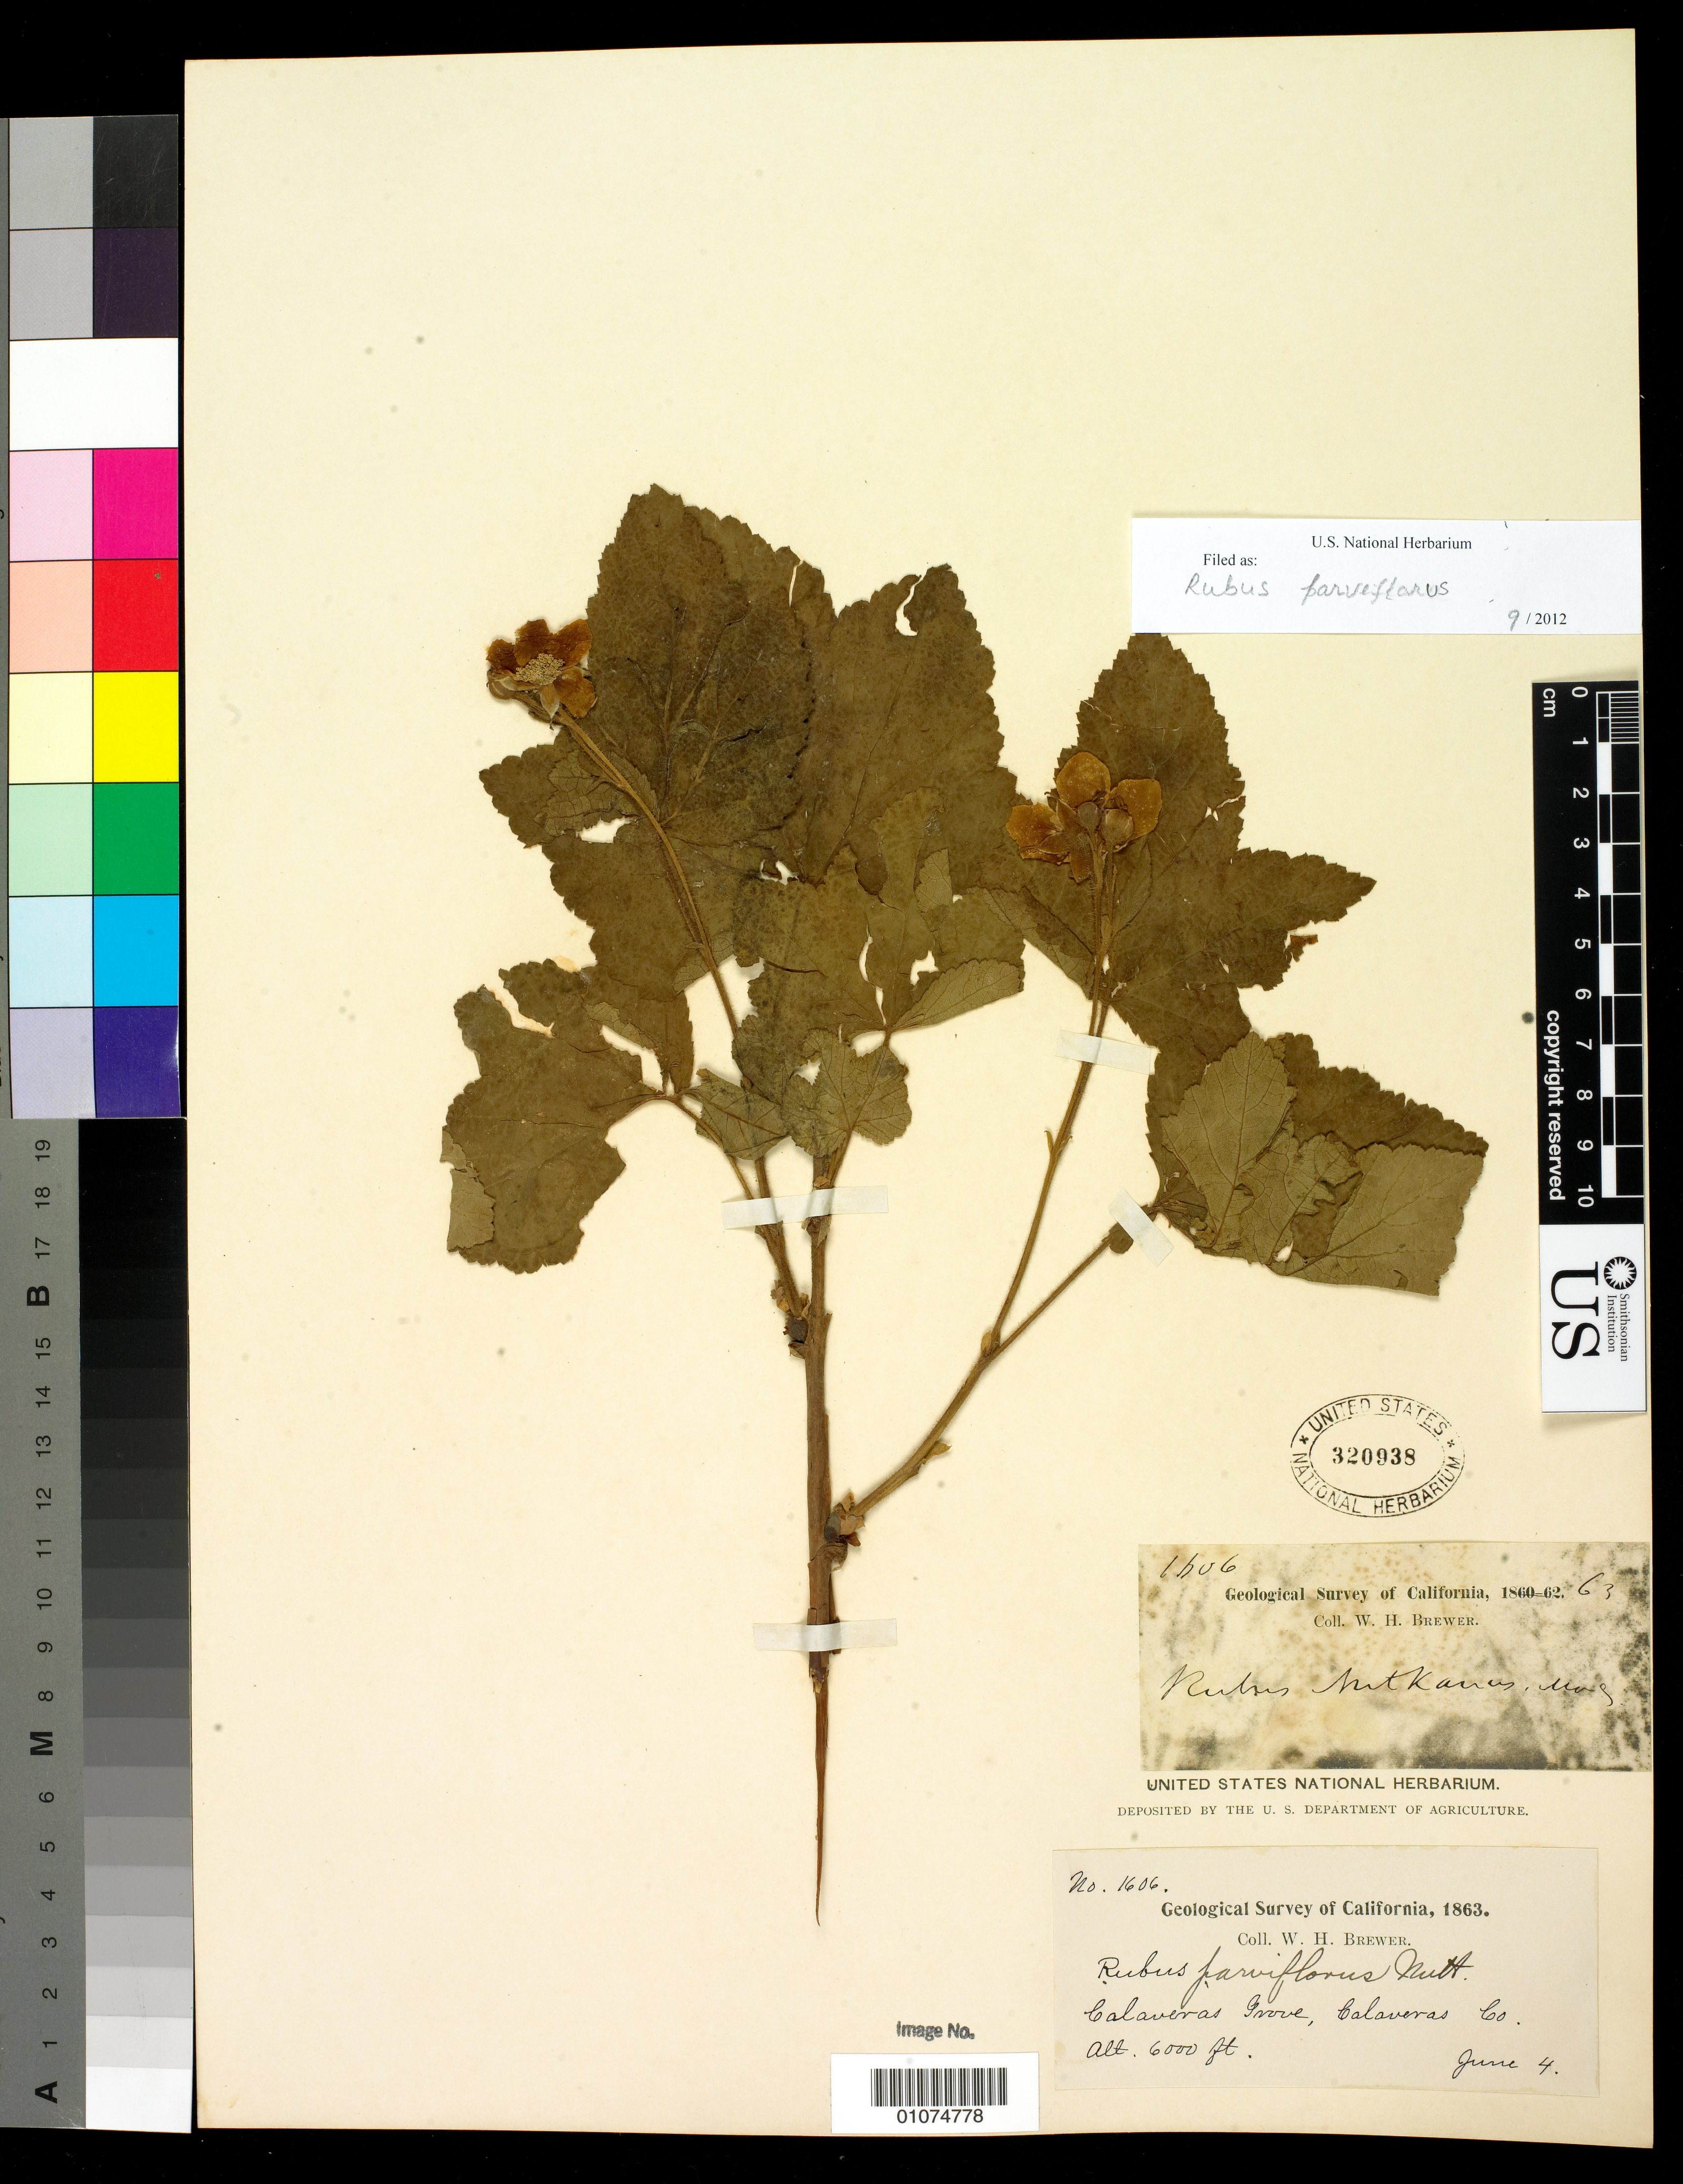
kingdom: Plantae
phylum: Tracheophyta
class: Magnoliopsida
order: Rosales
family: Rosaceae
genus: Rubus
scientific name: Rubus parviflorus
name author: Nutt.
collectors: W. H. Brewer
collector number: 1606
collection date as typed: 04 Jun 1863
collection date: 1863-06-04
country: United States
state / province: California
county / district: Calaveras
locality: Calaveras Grove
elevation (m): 1829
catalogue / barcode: US 320938